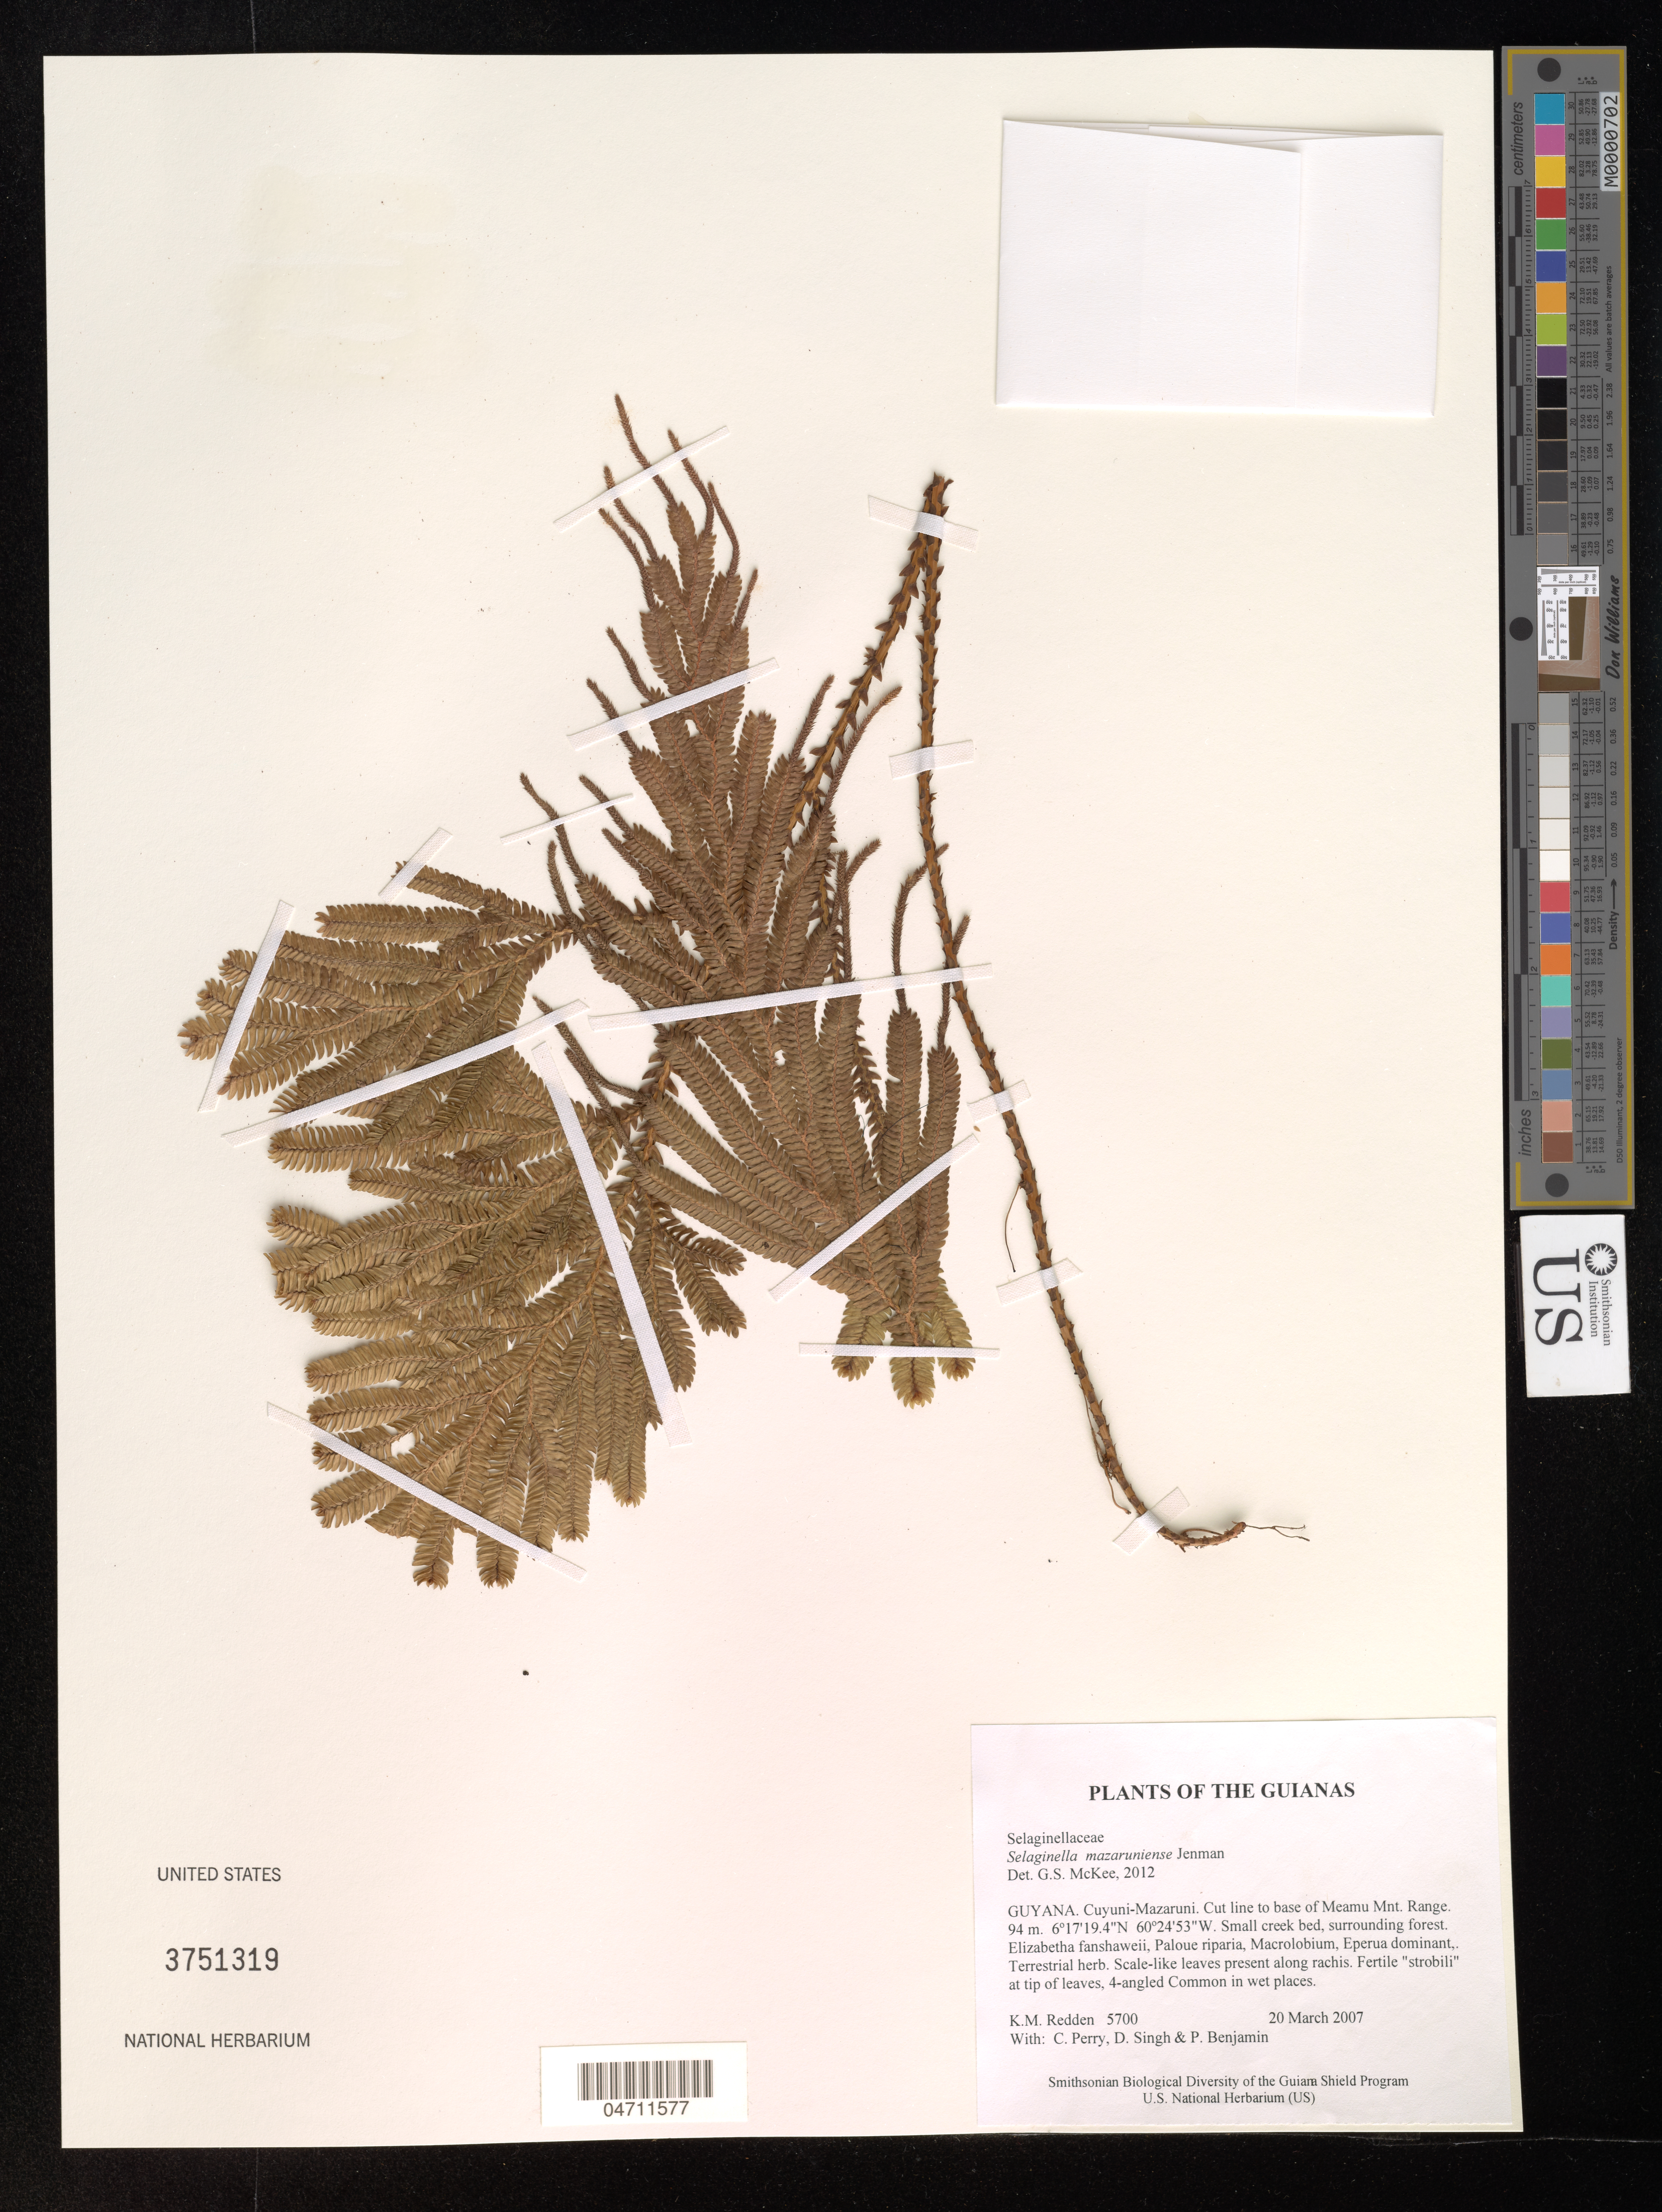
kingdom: Plantae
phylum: Tracheophyta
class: Lycopodiopsida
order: Selaginellales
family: Selaginellaceae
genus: Selaginella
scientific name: Selaginella mazaruniense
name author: Jenman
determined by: McKee, G. S., (US), NMNH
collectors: K. M. Redden, C. Perry, D. Singh & P. Benjamin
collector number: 5700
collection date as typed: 20 March 2007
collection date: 2007-03-20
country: Guyana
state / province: Cuyuni-Mazaruni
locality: Cut line to base of Meamu Mnt. Range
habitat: Small creek bed, surrounding forest. Elizabetha fanshaweii, Paloue riparia, Macrolobium, Eperua dominant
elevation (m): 94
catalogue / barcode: US 3751319